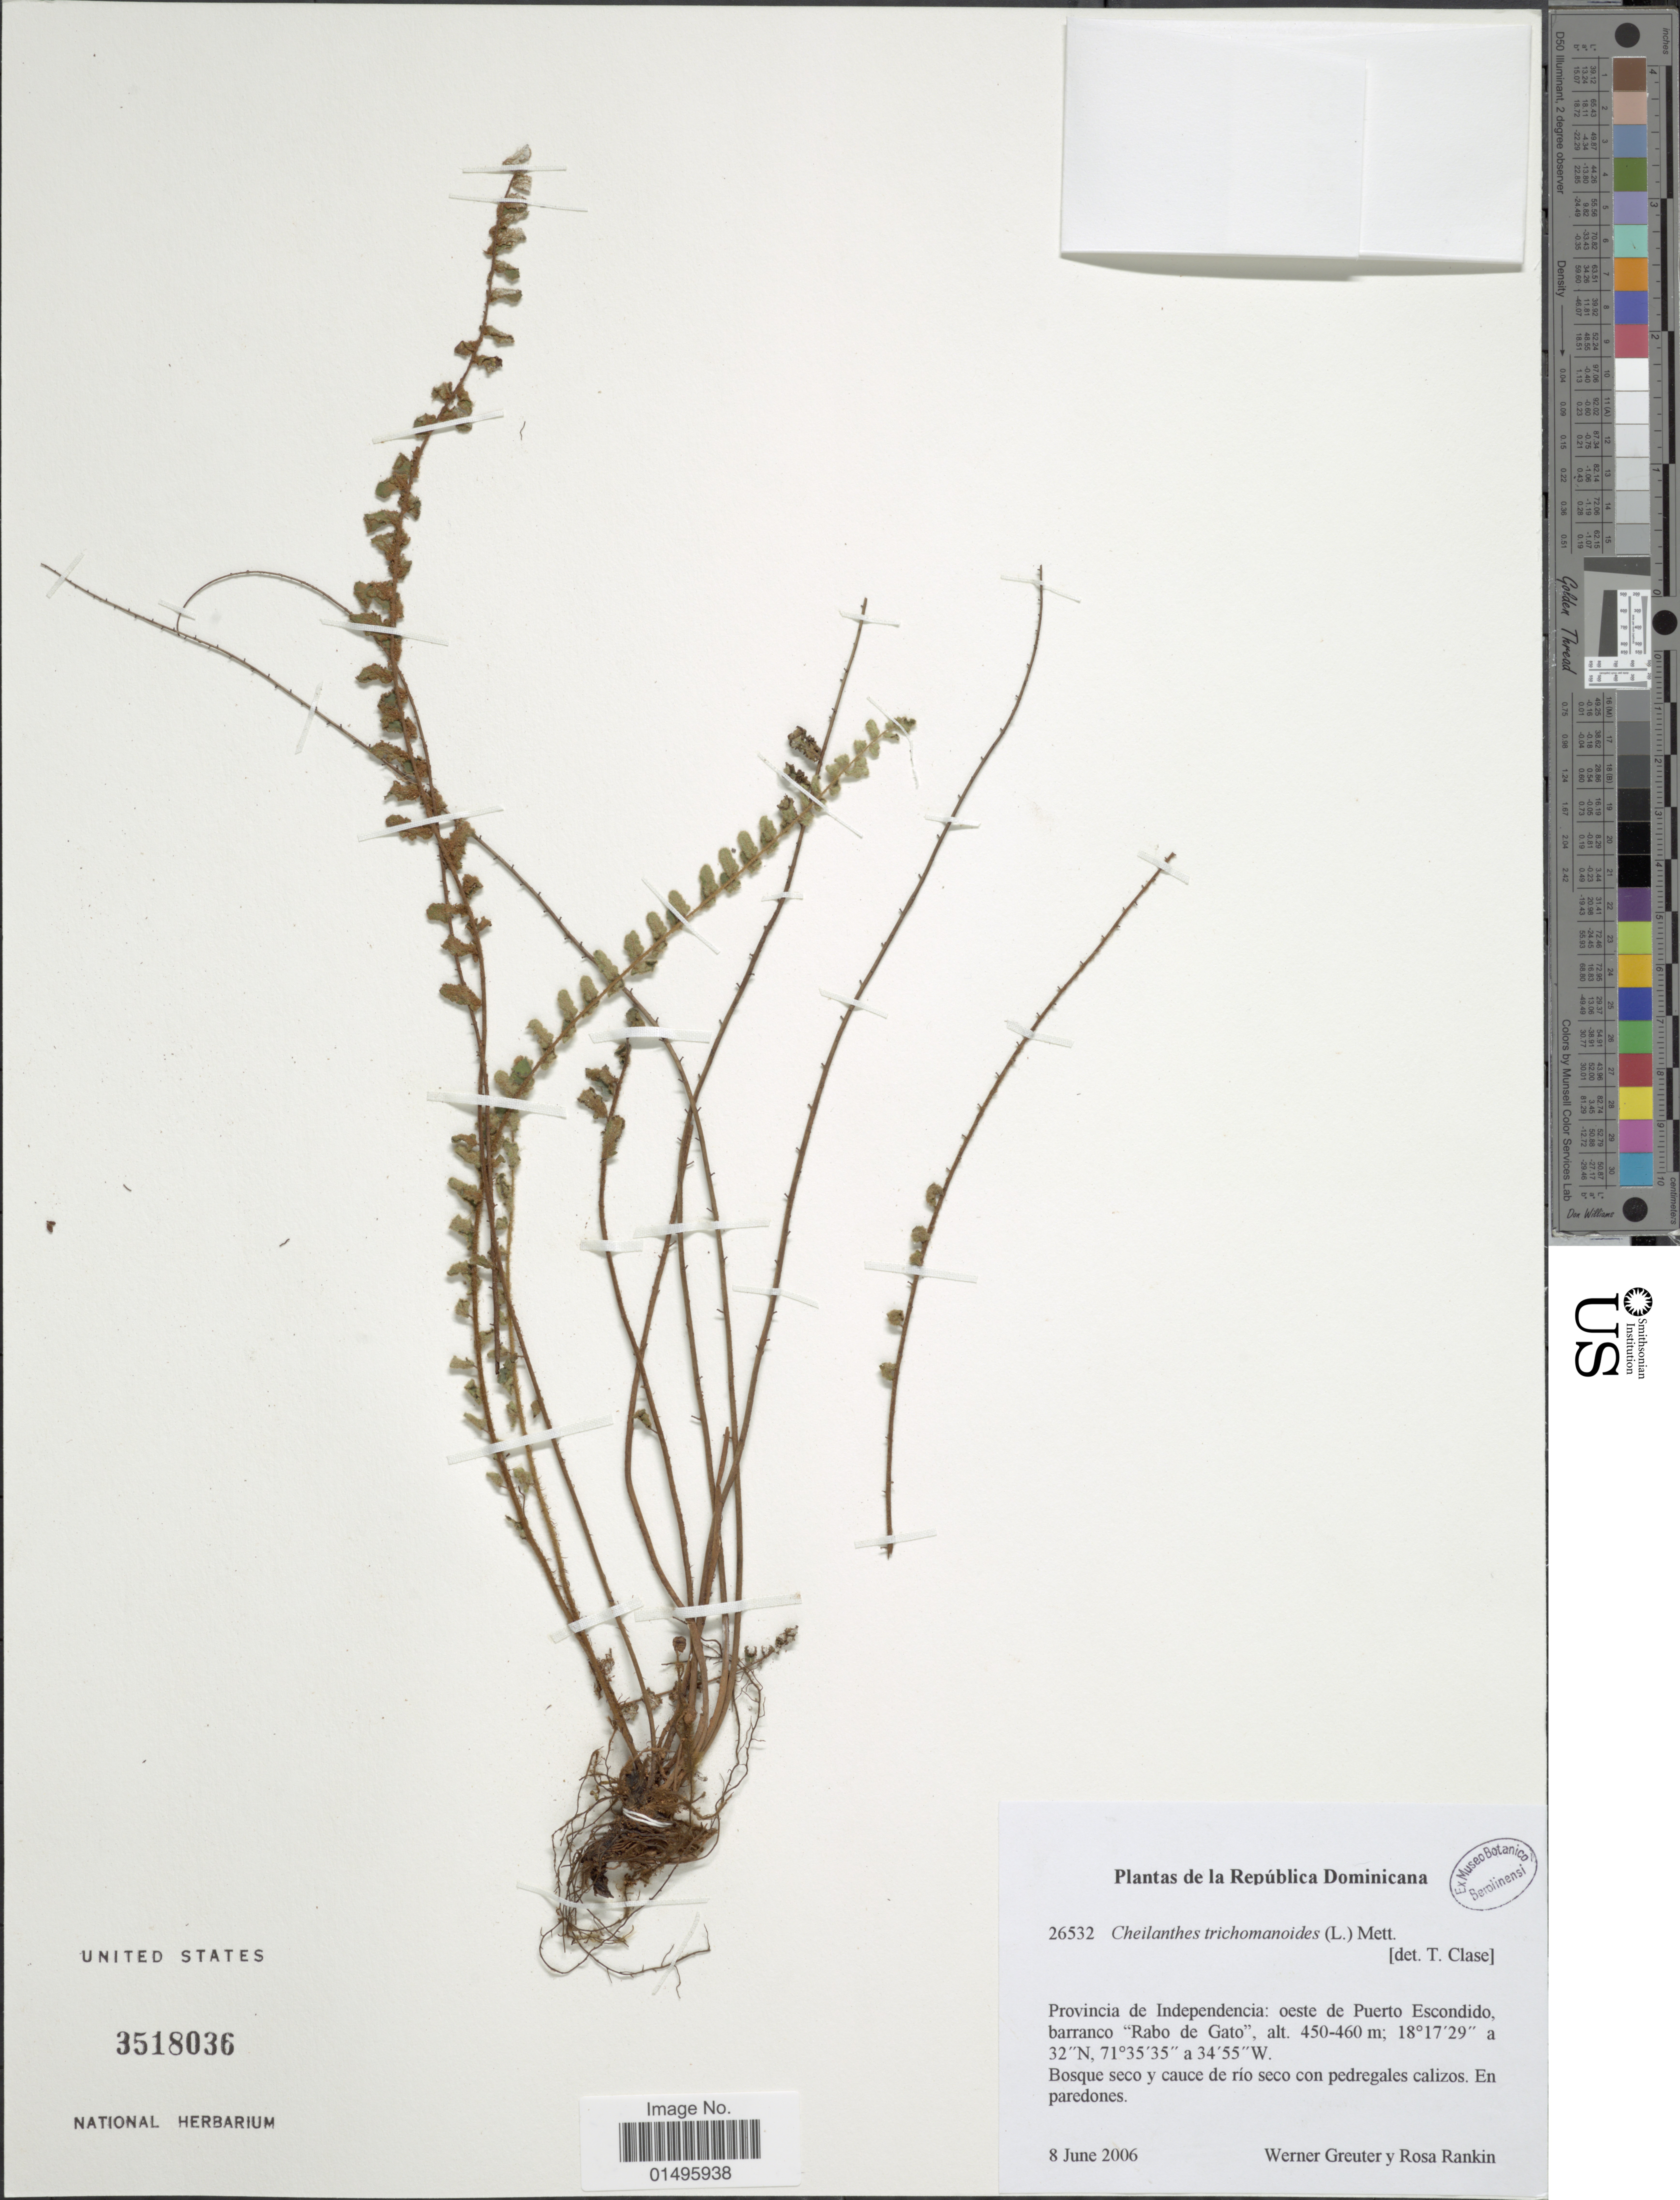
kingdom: Plantae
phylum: Tracheophyta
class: Polypodiopsida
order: Polypodiales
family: Pteridaceae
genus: Notholaena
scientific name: Notholaena trichomanoides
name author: (L.) Desv.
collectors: W. R. Greuter & R. Rankin Rodriguez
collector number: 26532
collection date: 2006-06-08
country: Dominican Republic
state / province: Independencia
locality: Dominican Republic, oeste de Puerto Escondido, barranco "Rabo de Gato".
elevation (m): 450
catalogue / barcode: US 3518036